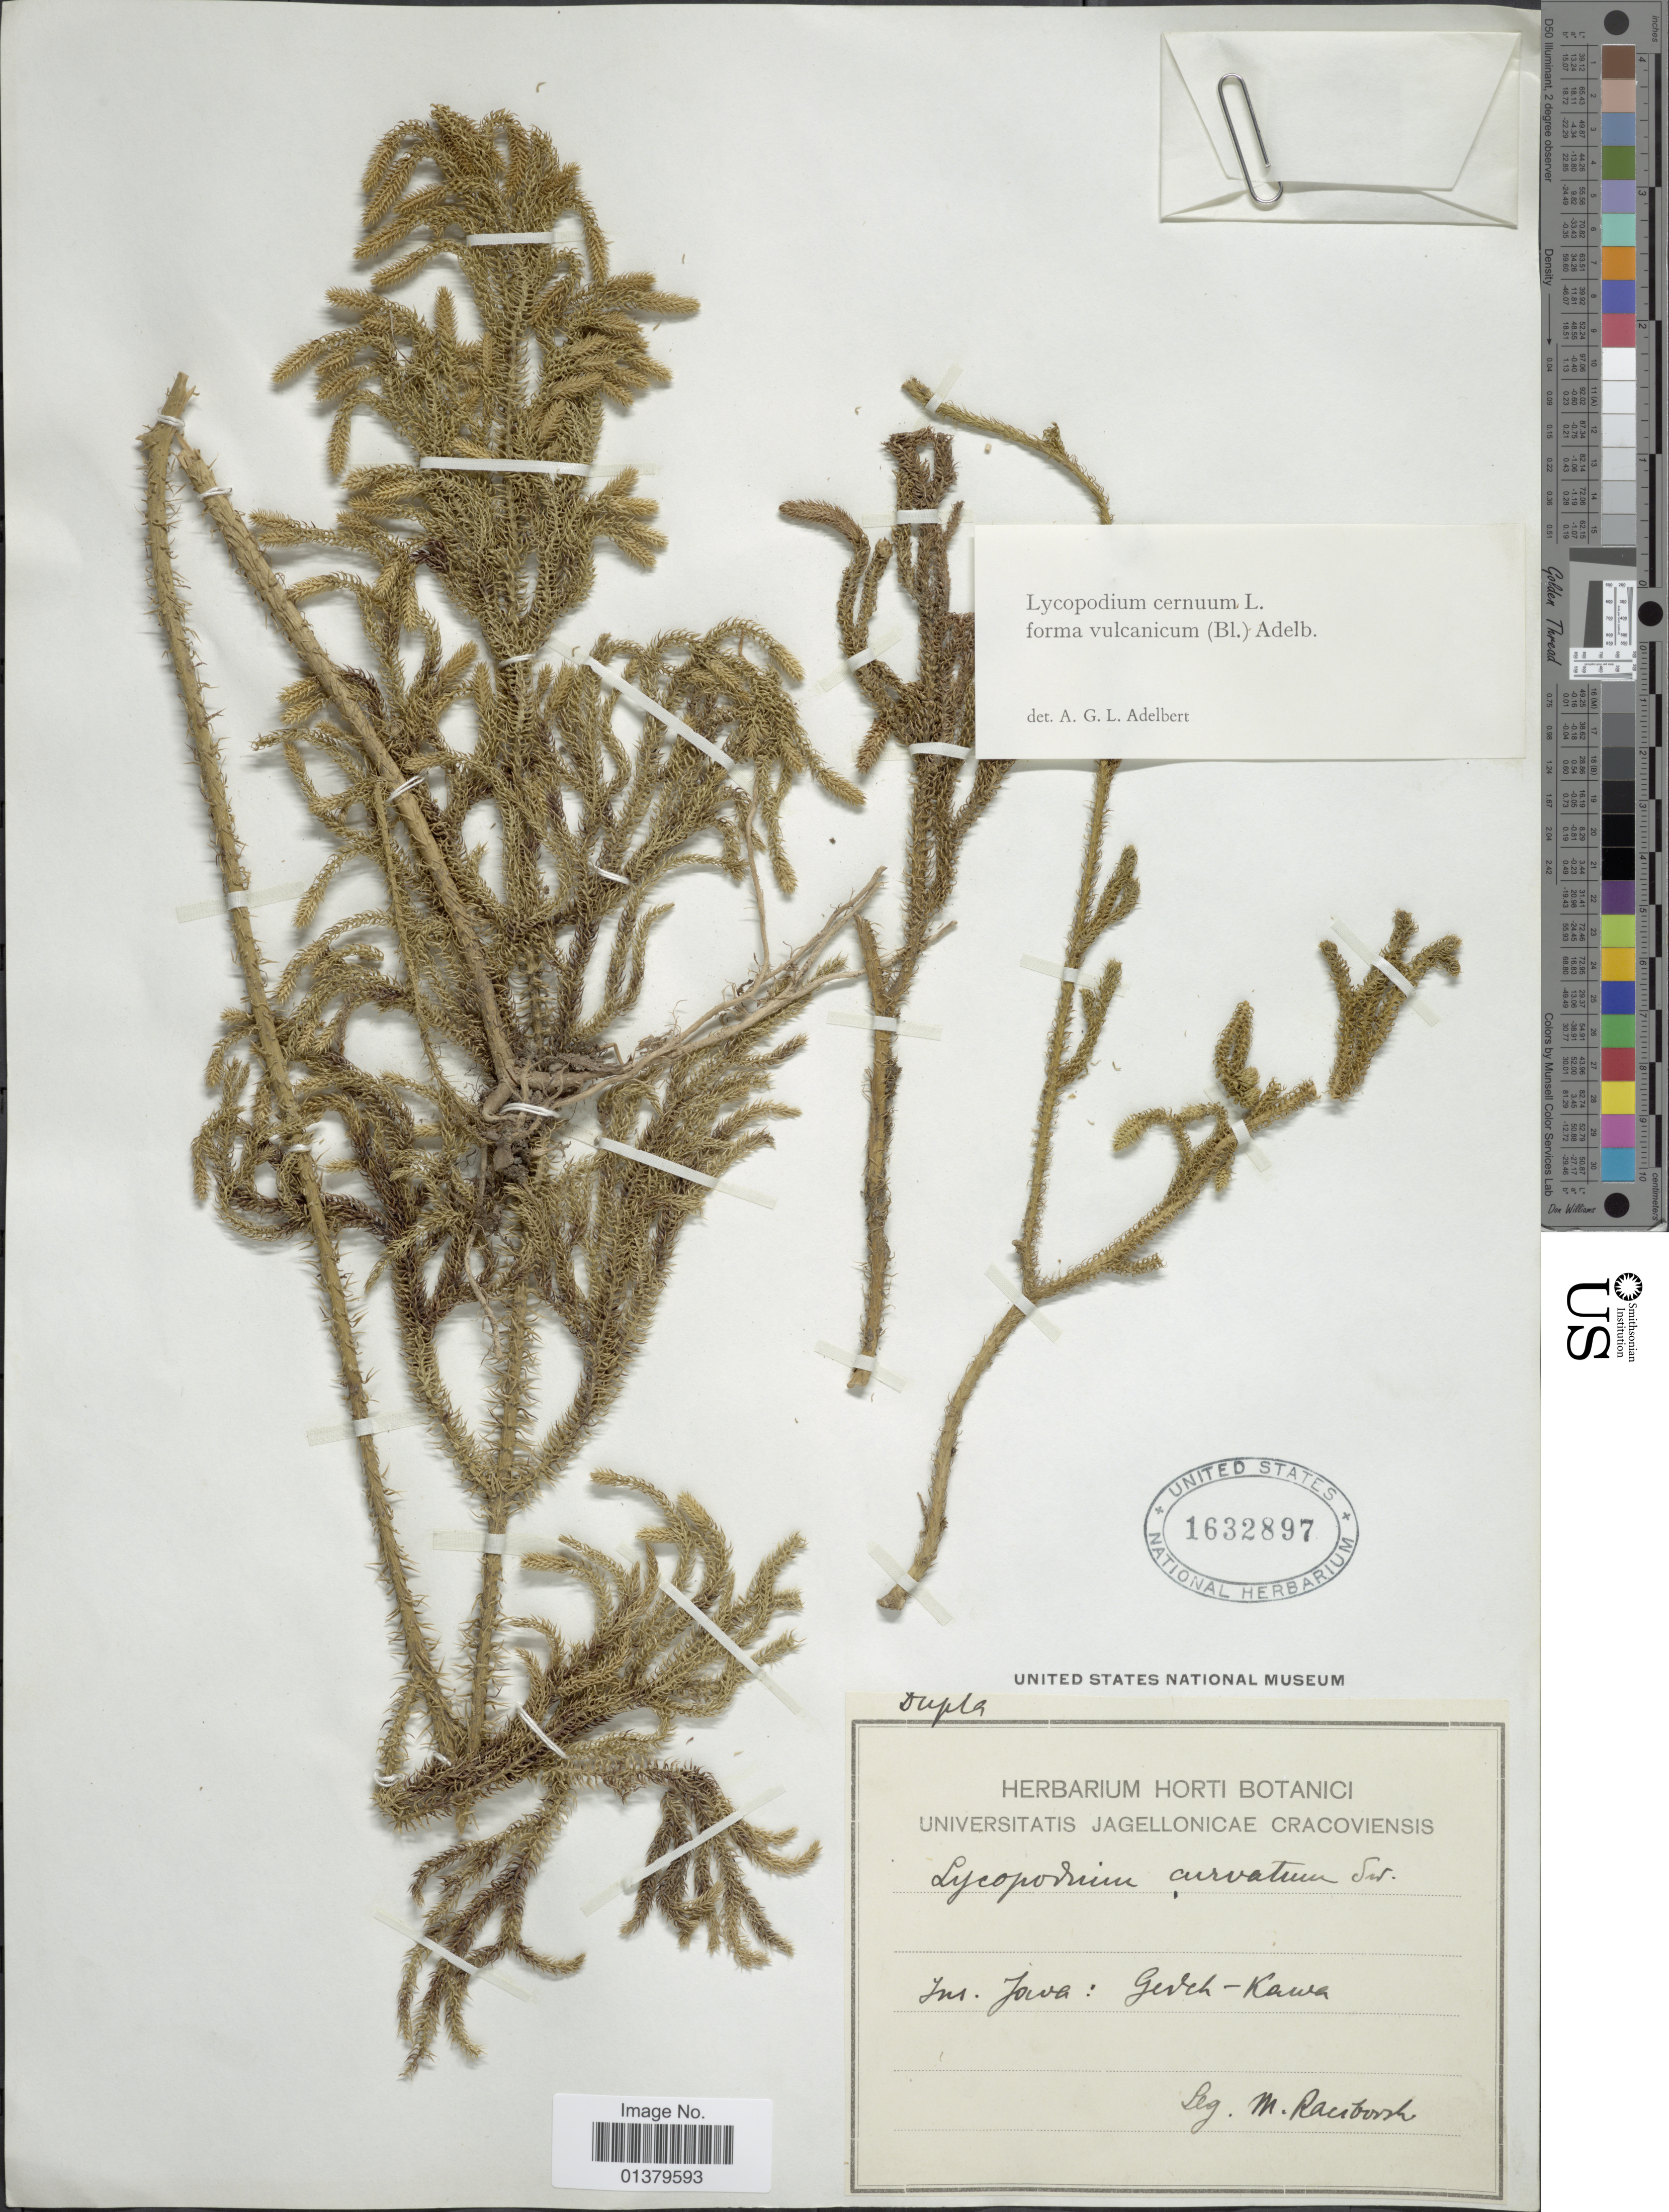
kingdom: Plantae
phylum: Tracheophyta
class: Lycopodiopsida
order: Lycopodiales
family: Lycopodiaceae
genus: Palhinhaea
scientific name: Palhinhaea cernua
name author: (L.) Vasc. & Franco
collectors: M. Raciborski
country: Indonesia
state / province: Java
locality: Ins Java: gedeh-Kawa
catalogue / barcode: US 1632897